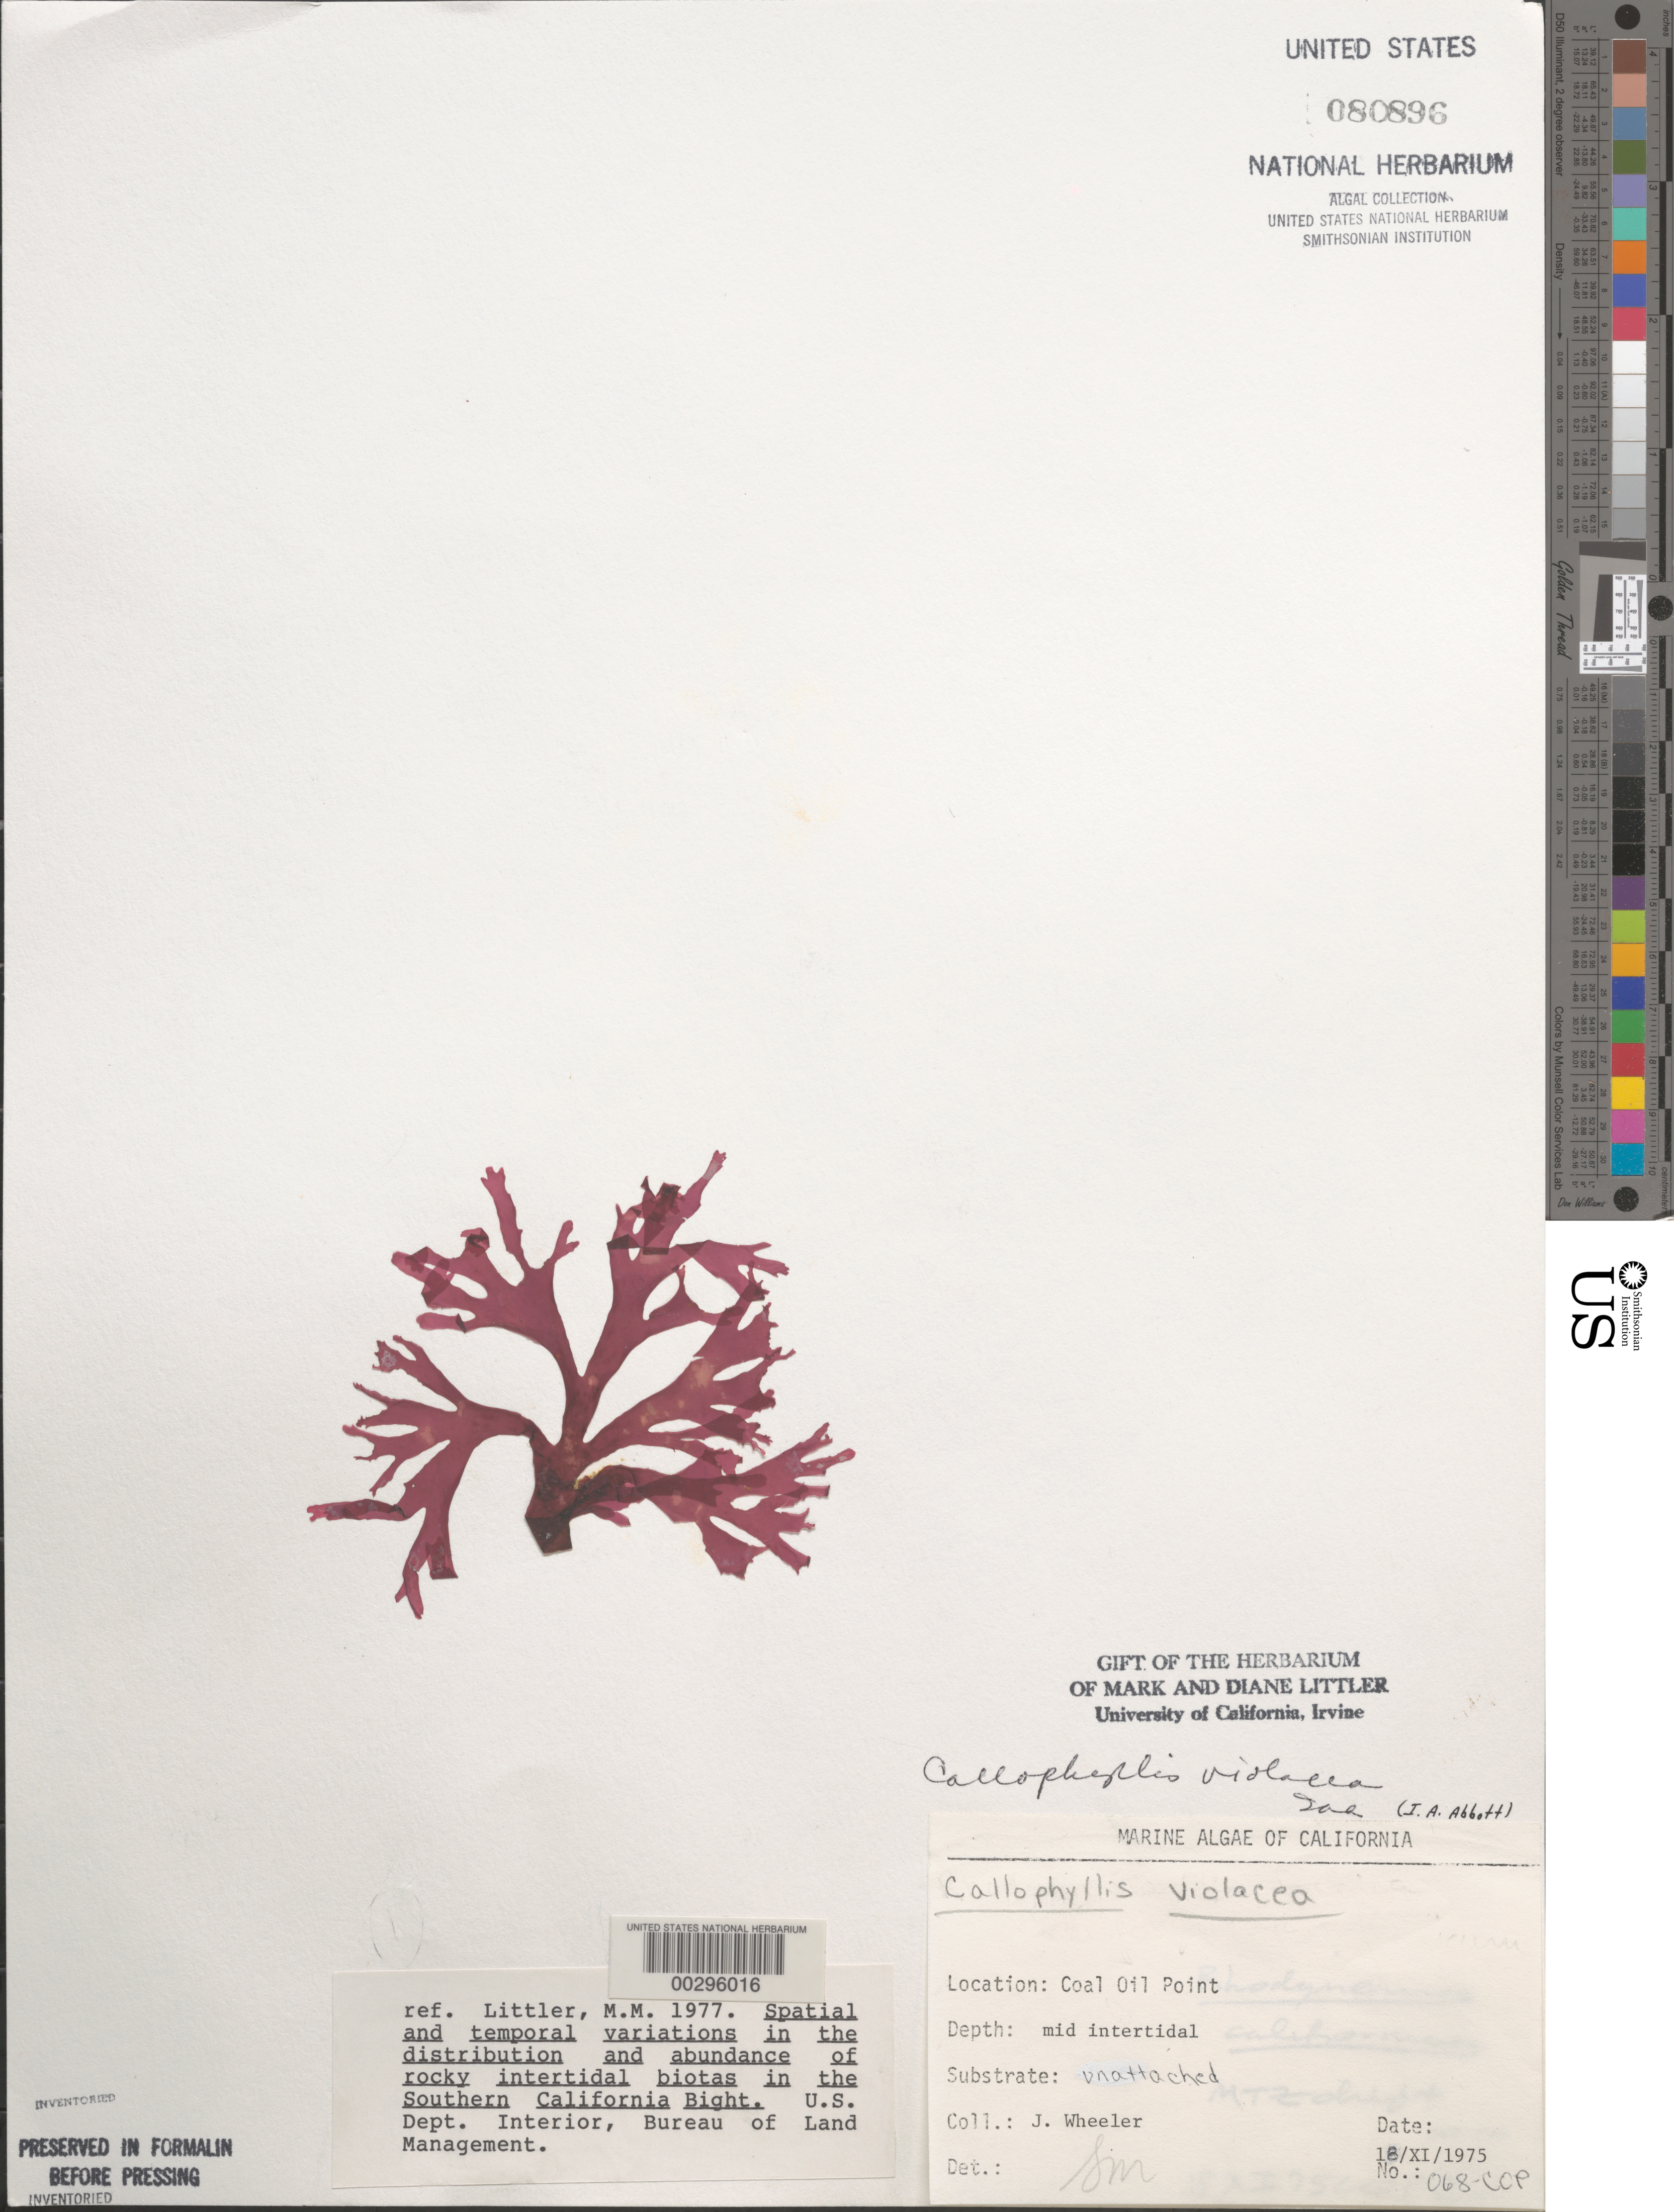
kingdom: Plantae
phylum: Rhodophyta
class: Florideophyceae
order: Gigartinales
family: Kallymeniaceae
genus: Callophyllis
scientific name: Callophyllis violacea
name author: J. Agardh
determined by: Murray, S. N.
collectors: J. L. Wheeler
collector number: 068-cop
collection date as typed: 18 Nov 1975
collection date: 1975-11-18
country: United States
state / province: California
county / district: Santa Barbara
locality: Coal Oil Point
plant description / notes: BLM-SOCALBIGHT Rocky Intertidal Survey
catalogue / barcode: US 80896